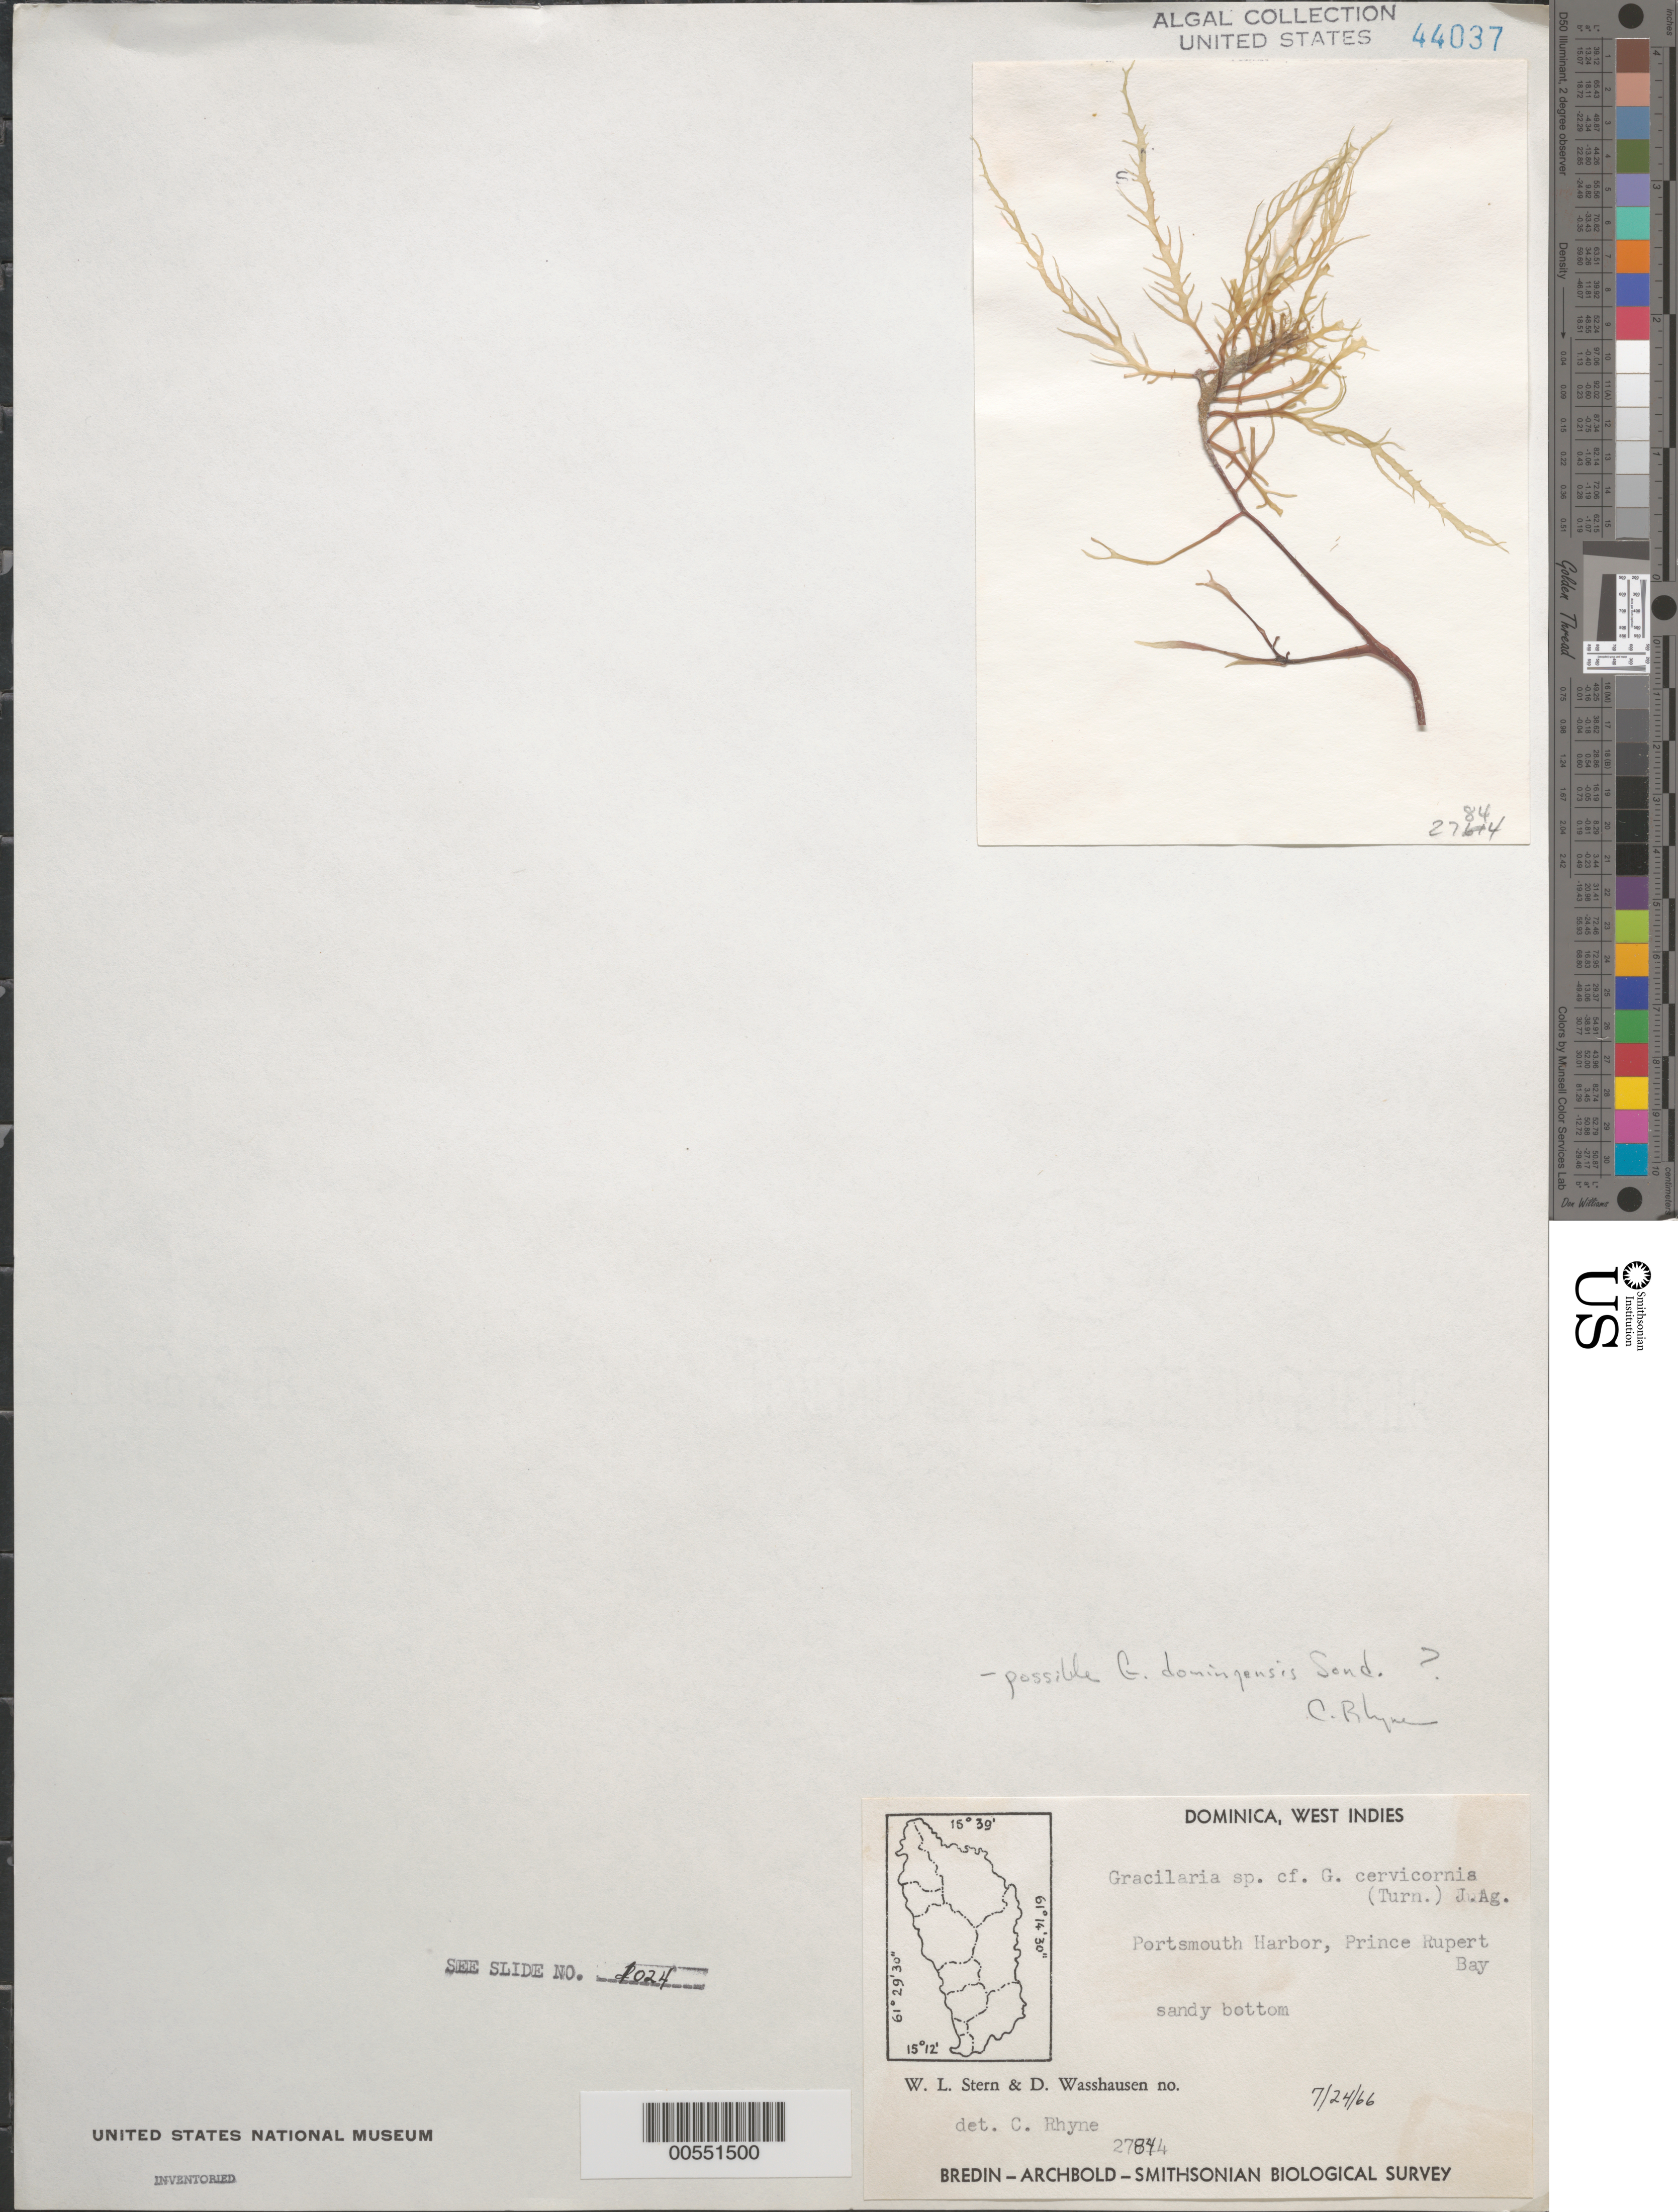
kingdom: Plantae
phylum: Rhodophyta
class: Florideophyceae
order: Gracilariales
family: Gracilariaceae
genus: Gracilaria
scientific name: Gracilaria domingensis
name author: (Kütz.) O.G. Sond. in Dickie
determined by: Rhyne, C. F.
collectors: W. L. Stern & D. C. Wasshausen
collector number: EYD 27844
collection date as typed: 24 Jul 1966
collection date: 1966-07-24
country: Dominica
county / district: St. John's Parish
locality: Portsmouth harbor, Prince Rupert Bay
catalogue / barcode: US 44037